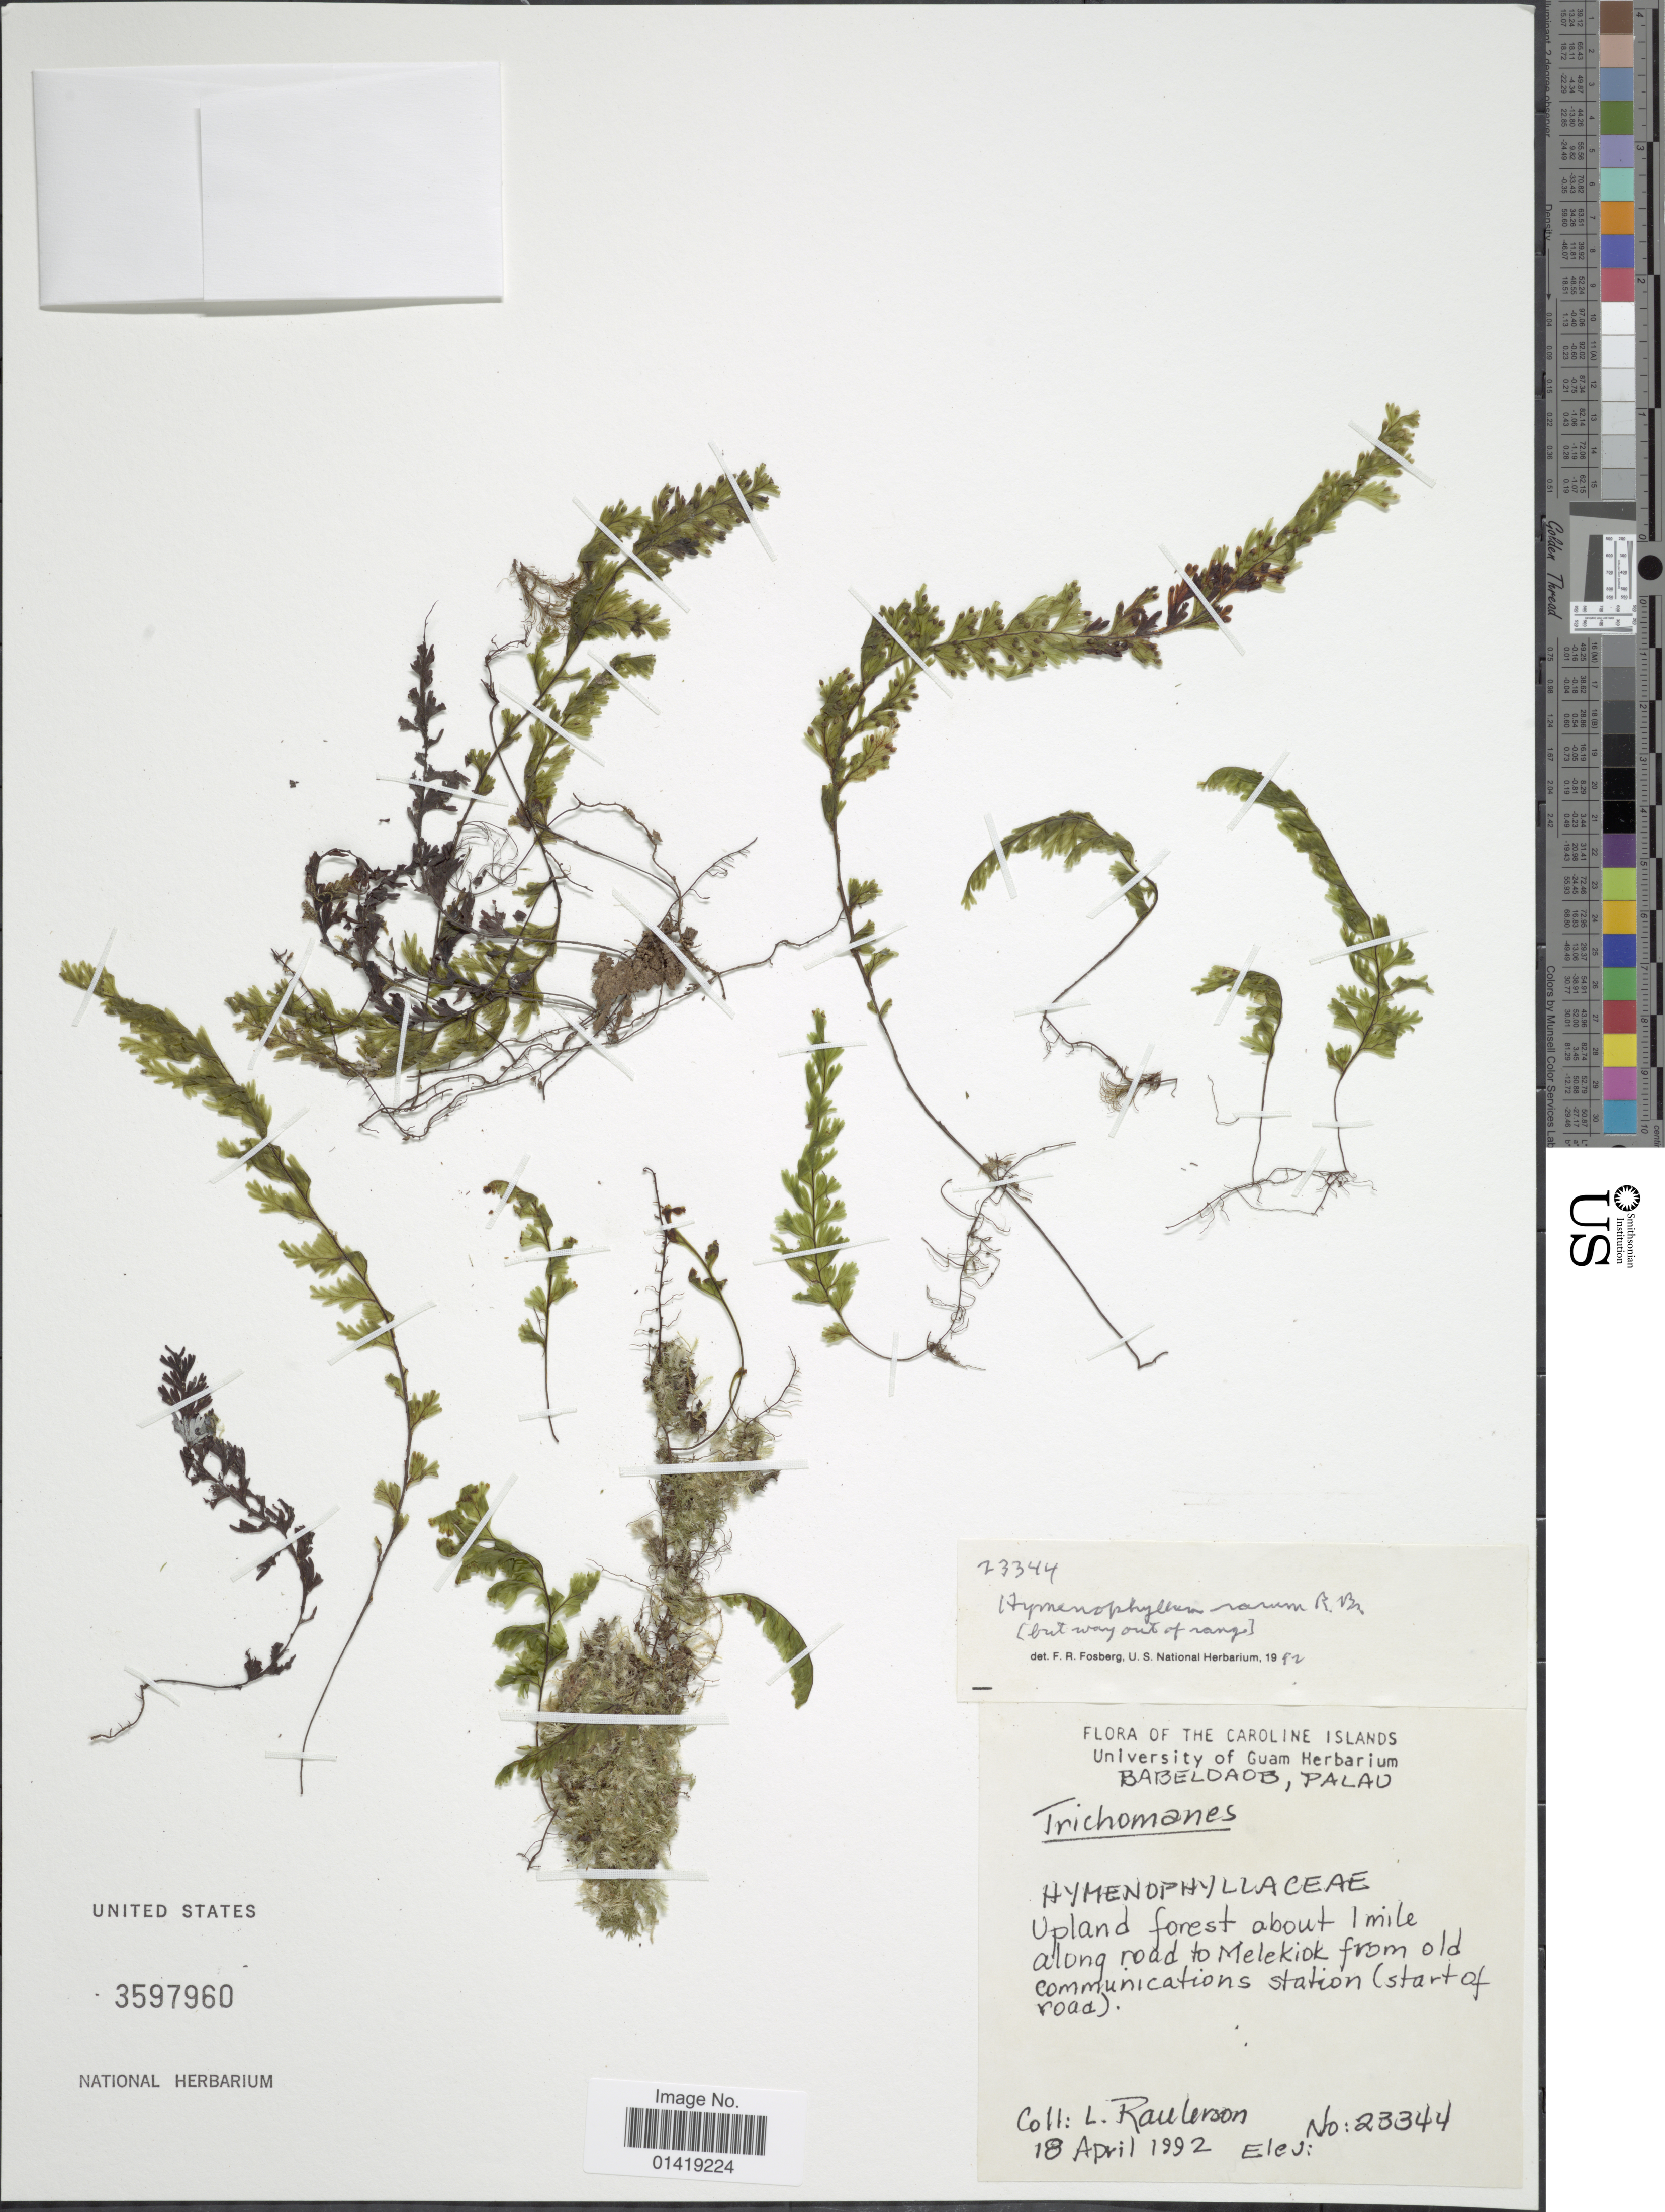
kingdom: Plantae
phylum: Tracheophyta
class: Polypodiopsida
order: Hymenophyllales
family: Hymenophyllaceae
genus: Hymenophyllum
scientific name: Hymenophyllum sp.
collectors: L. Raulerson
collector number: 23344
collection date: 1992-04-18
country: Palau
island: Babeldaob [Babelthuap]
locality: The Caroline Islands Babeldaob Palau upland forest about 1 mile along road to Melekiok from old communication station start of road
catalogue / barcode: US 3597960